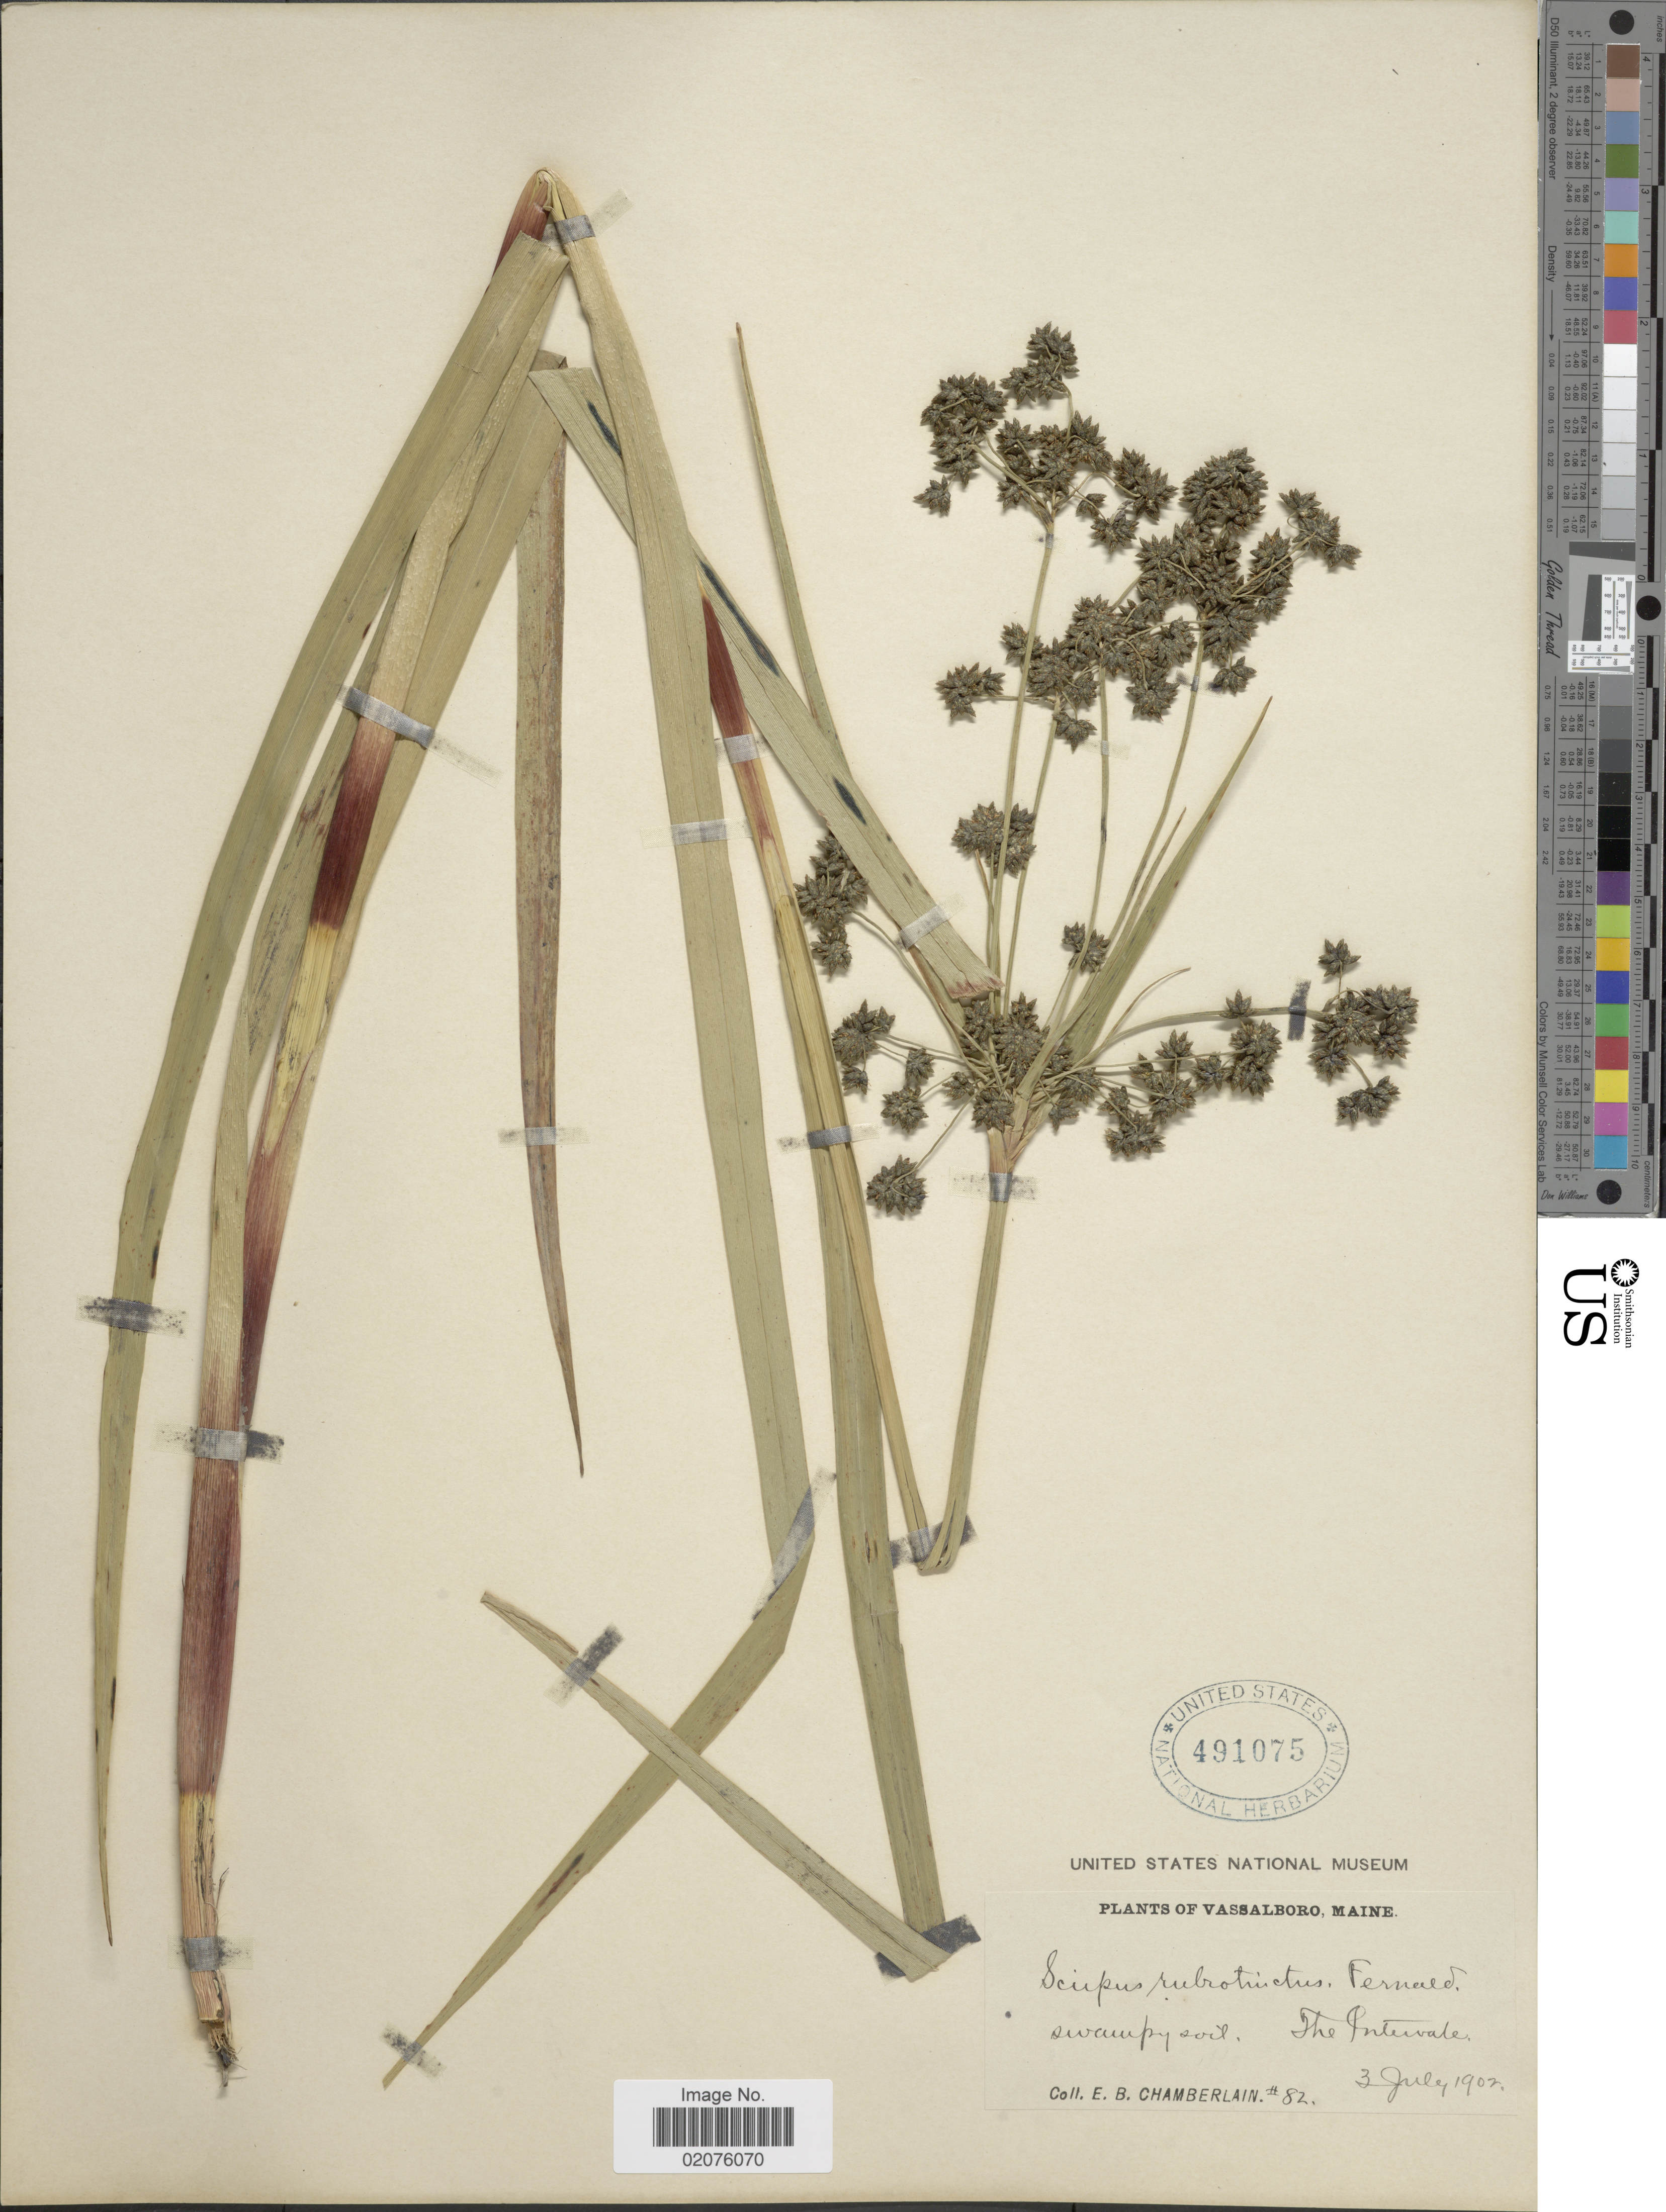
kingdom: Plantae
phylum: Tracheophyta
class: Liliopsida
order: Poales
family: Cyperaceae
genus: Scirpus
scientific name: Scirpus microcarpus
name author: J. Presl & C. Presl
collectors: E. Chamberlain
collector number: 82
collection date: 1902-07-03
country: United States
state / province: Maine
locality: Vassalboro, The Intervale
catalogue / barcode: US 491075